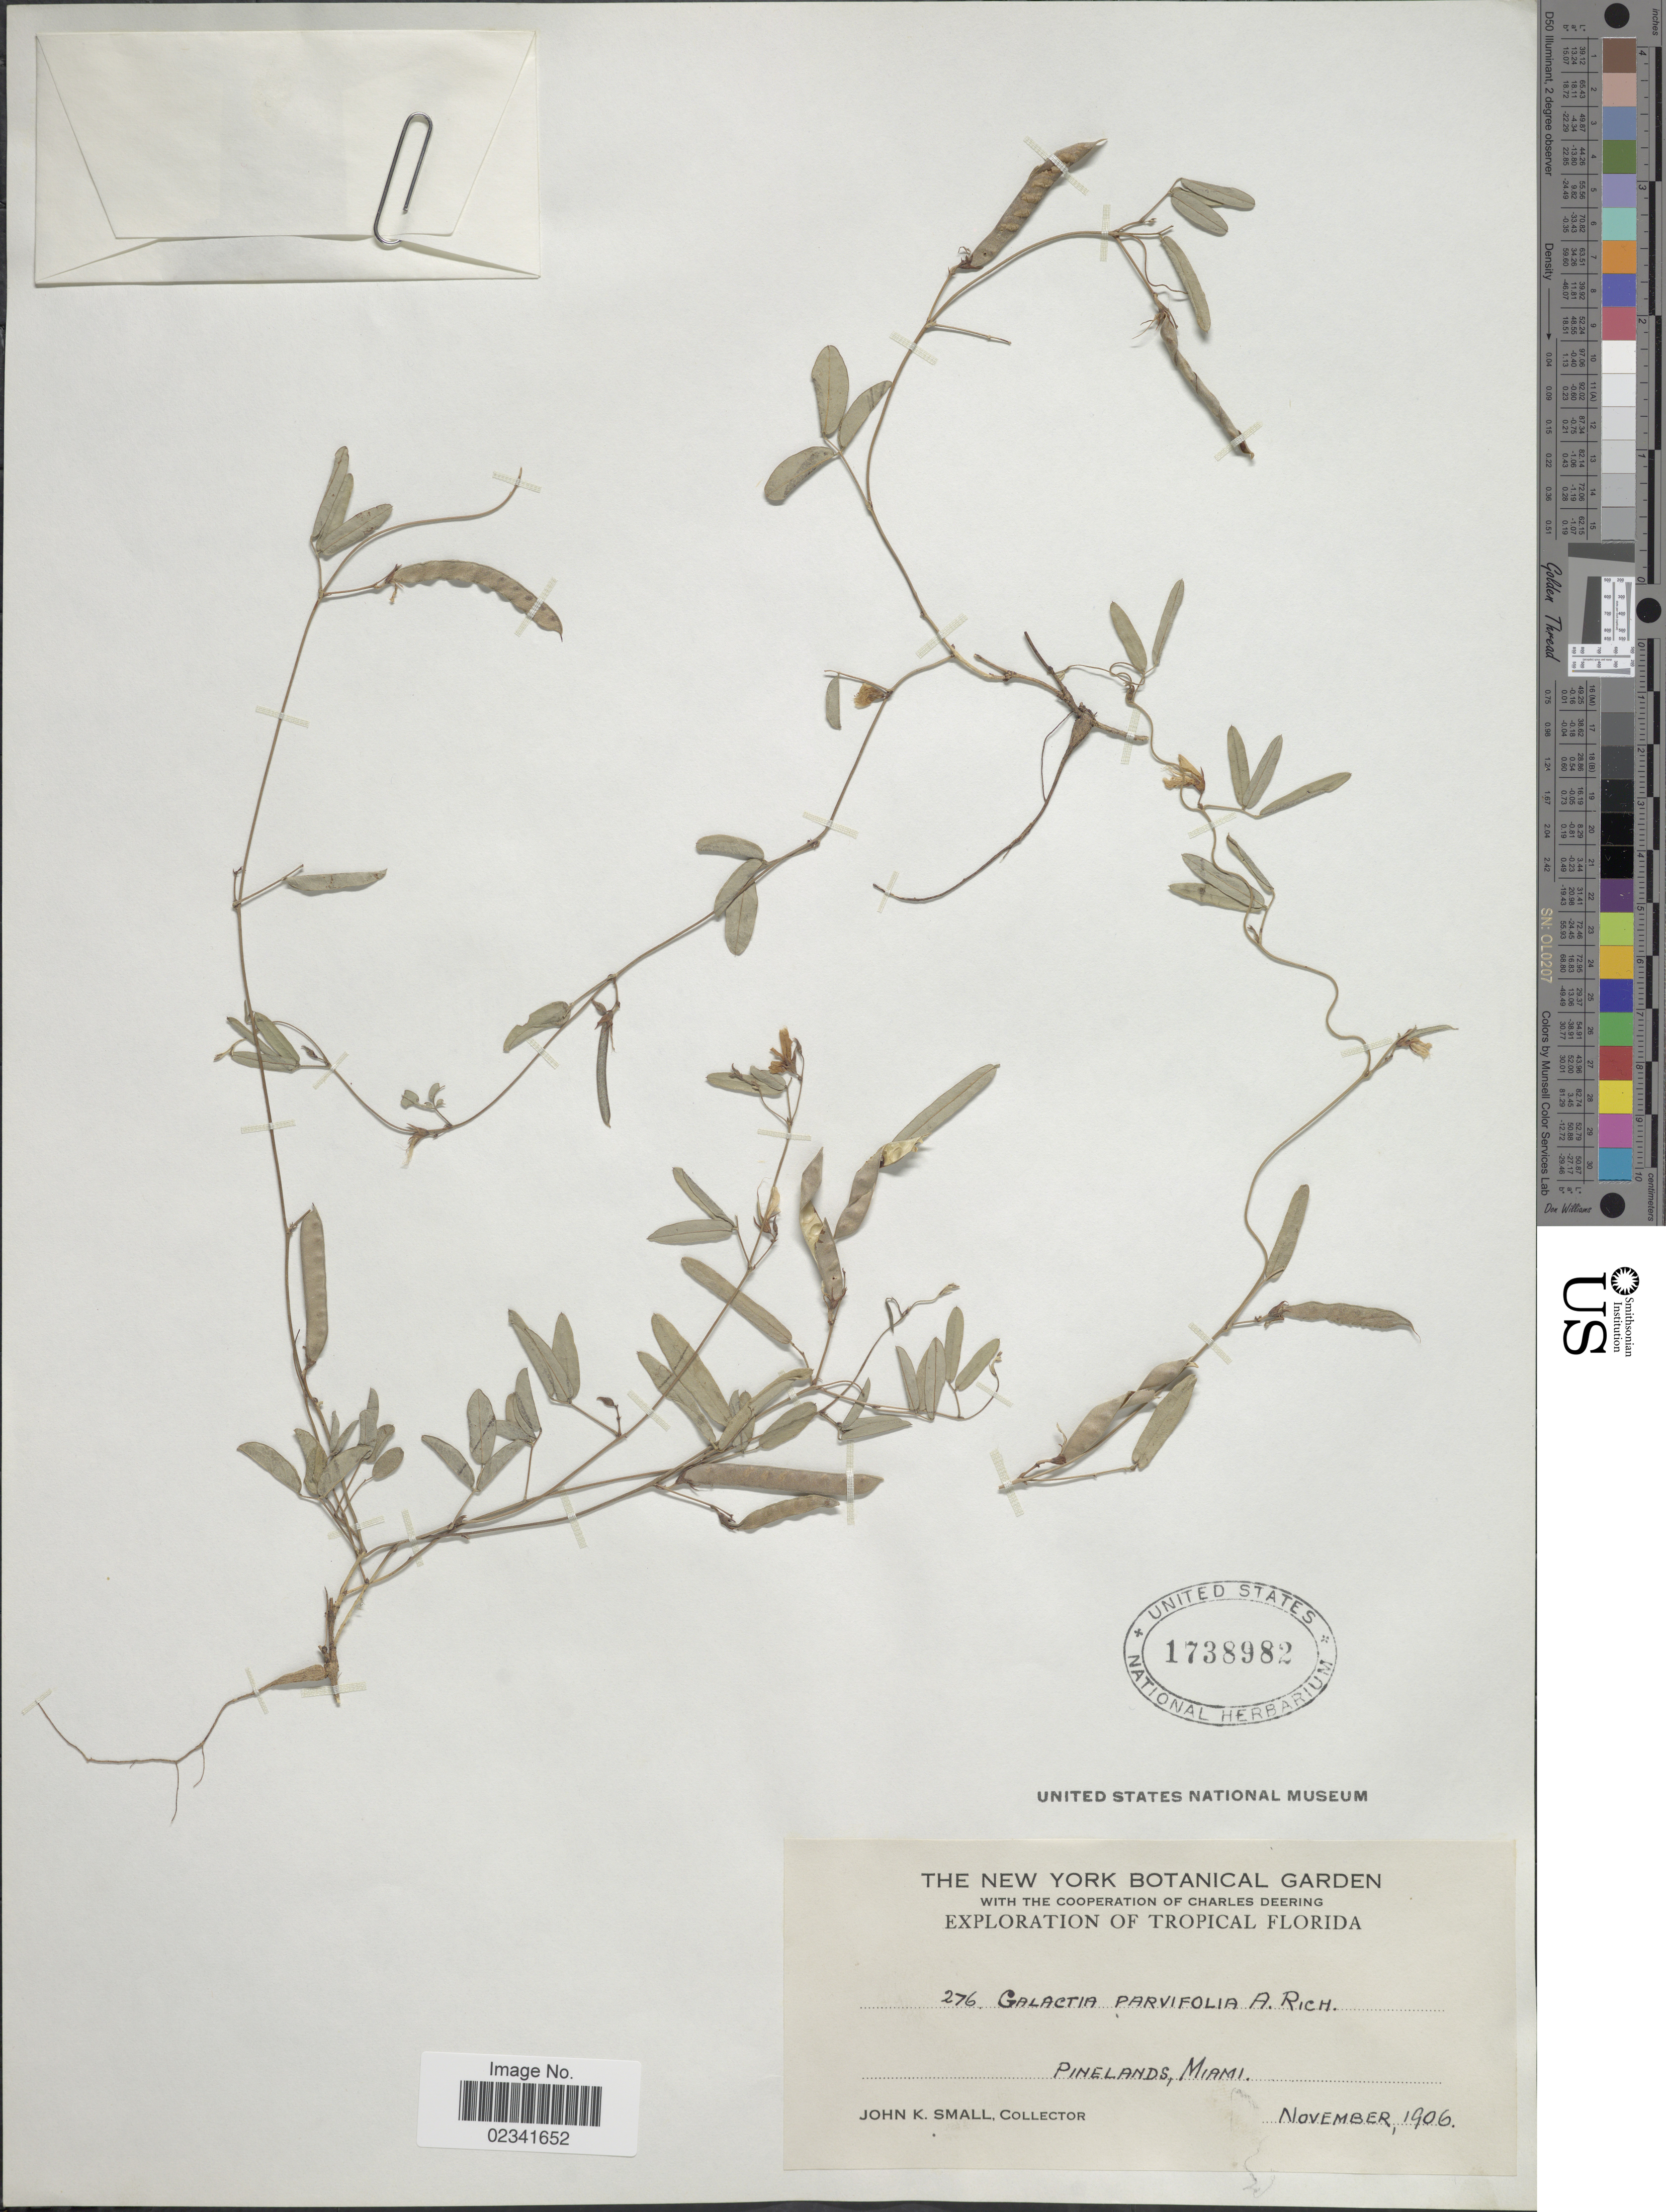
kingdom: Plantae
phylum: Tracheophyta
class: Magnoliopsida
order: Fabales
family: Fabaceae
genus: Galactia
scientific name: Galactia parvifolia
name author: A. Rich.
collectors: J. K. Small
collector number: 276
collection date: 1906-11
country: United States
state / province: Florida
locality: Pinelands, Miami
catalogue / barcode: US 1738982